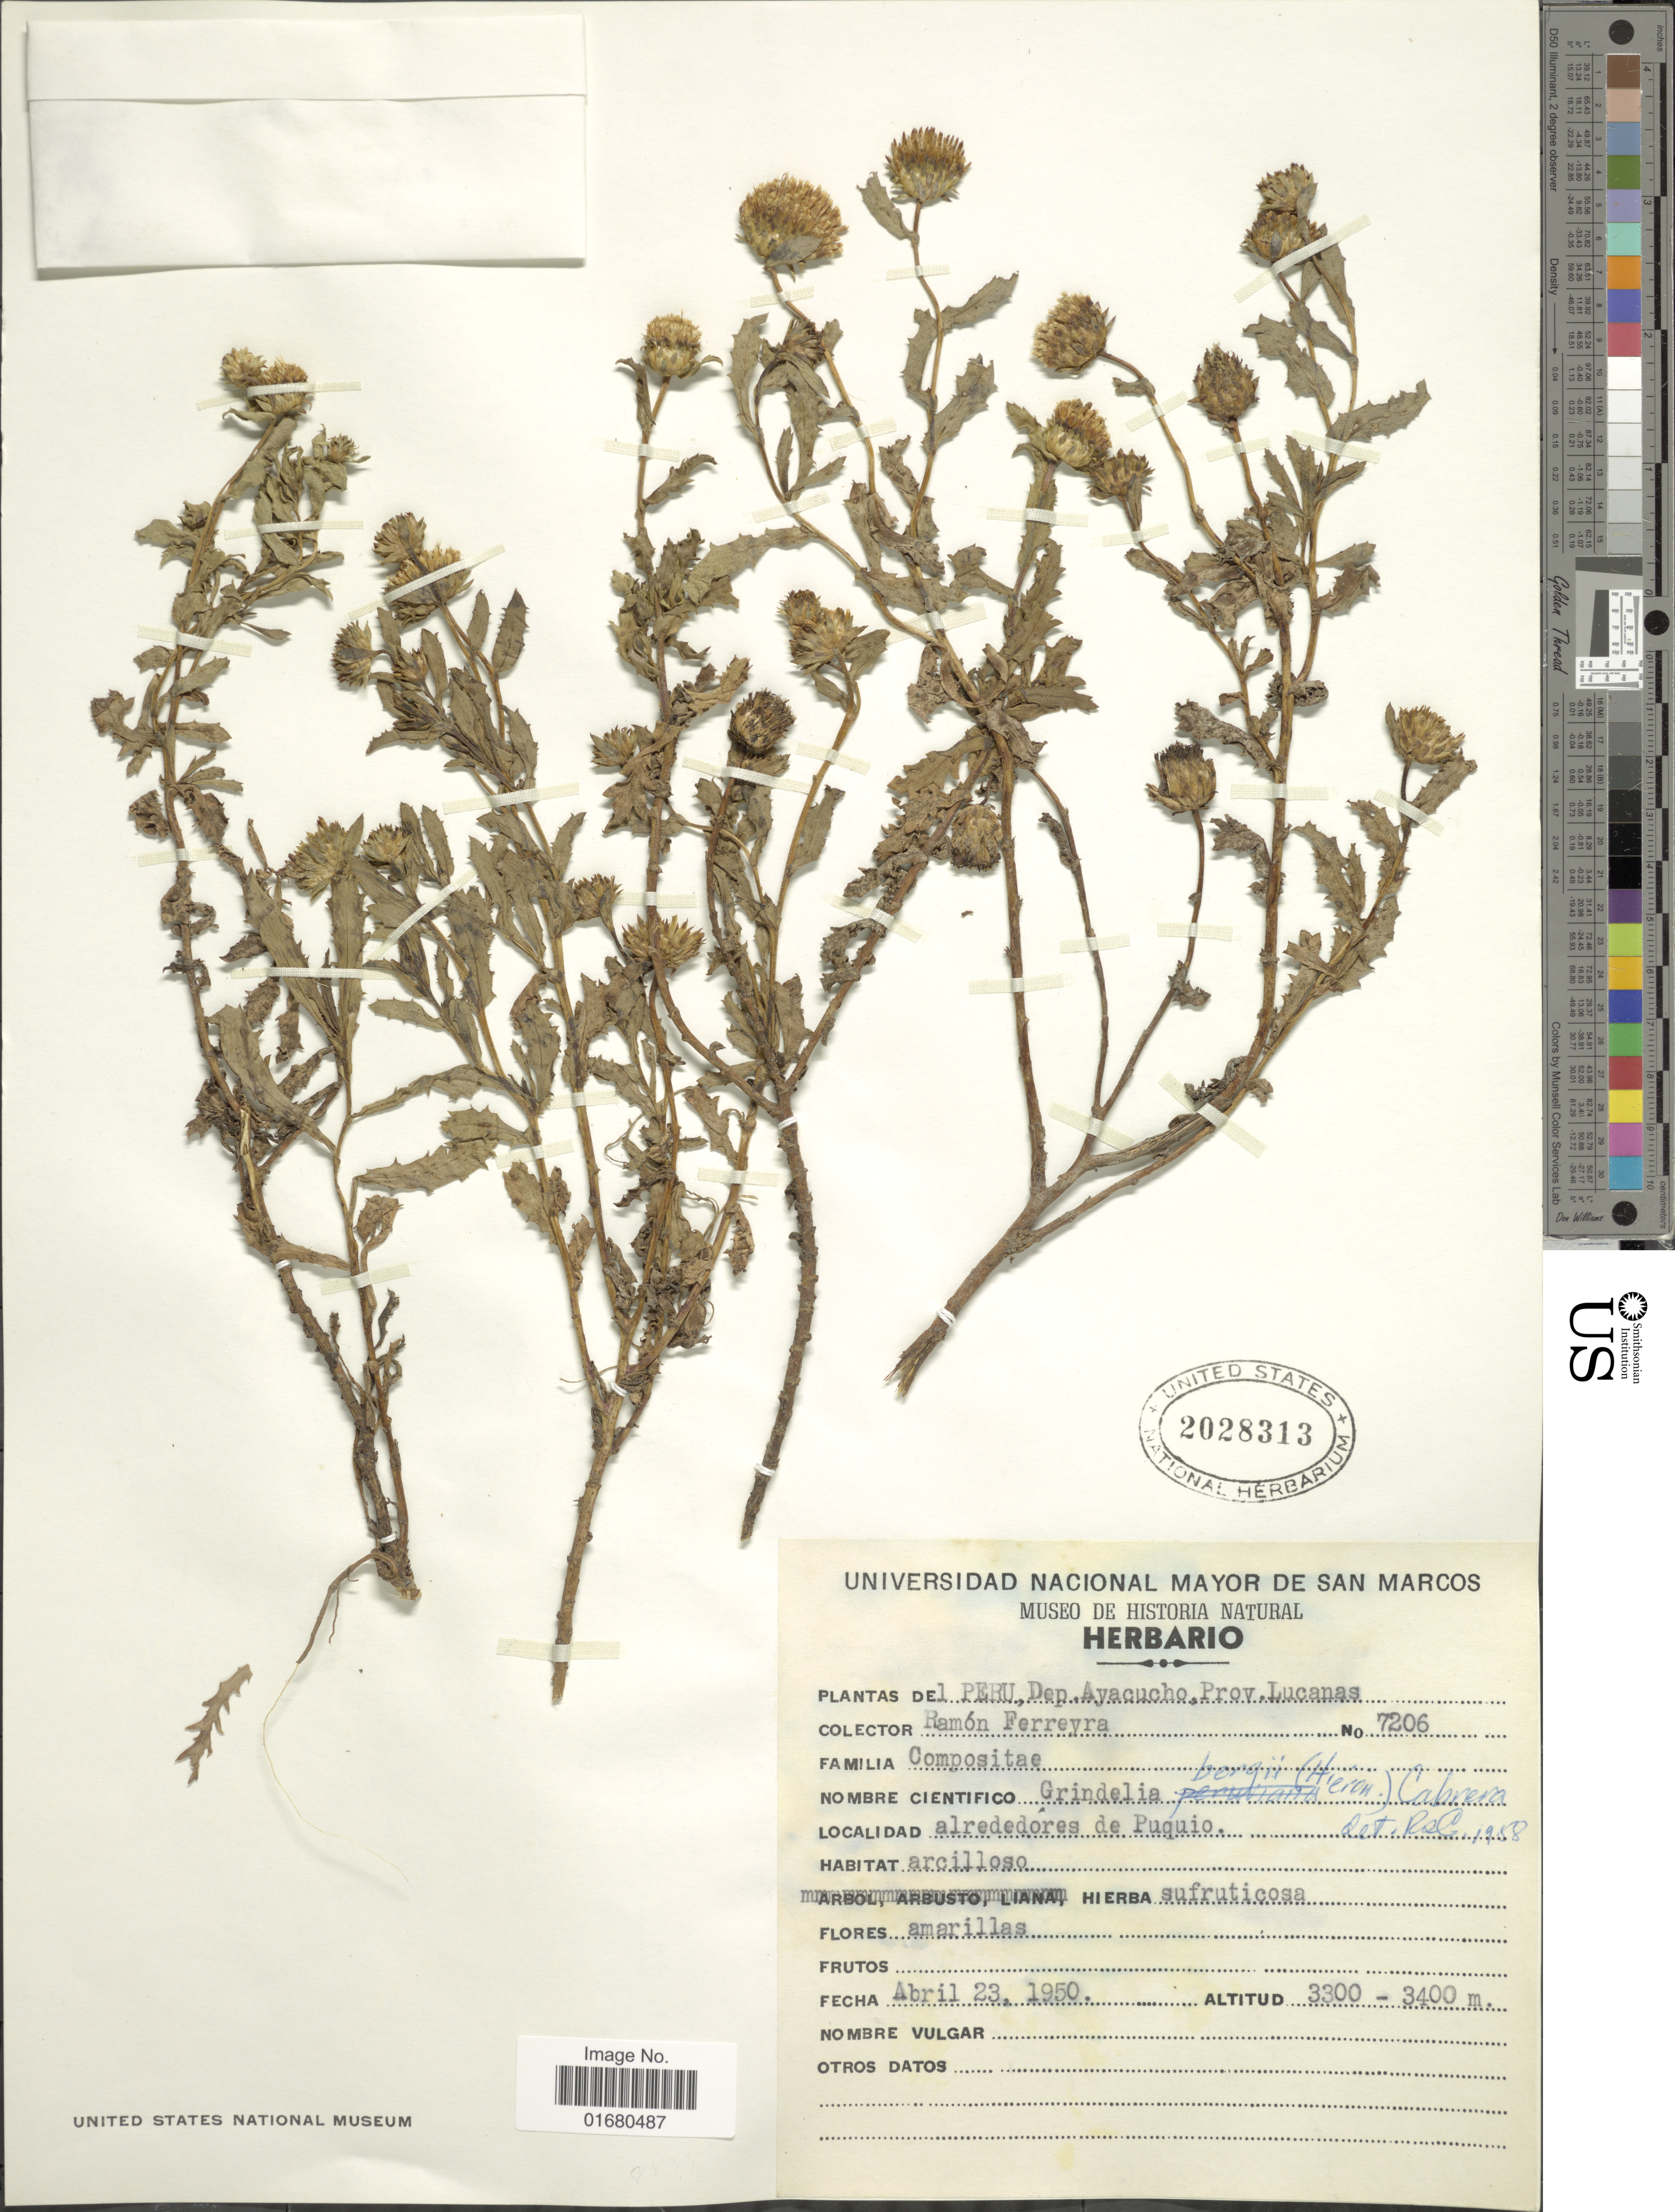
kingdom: Plantae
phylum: Tracheophyta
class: Magnoliopsida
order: Asterales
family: Asteraceae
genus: Grindelia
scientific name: Grindelia brachystephana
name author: Griseb.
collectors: R. A. Ferreyra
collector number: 7206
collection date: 1950-04-23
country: Peru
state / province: Ayacucho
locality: Dept. Ayacucho, Prov. Lucanas, alrededoris de Puquio, arcilloso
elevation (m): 3300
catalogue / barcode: US 2028313